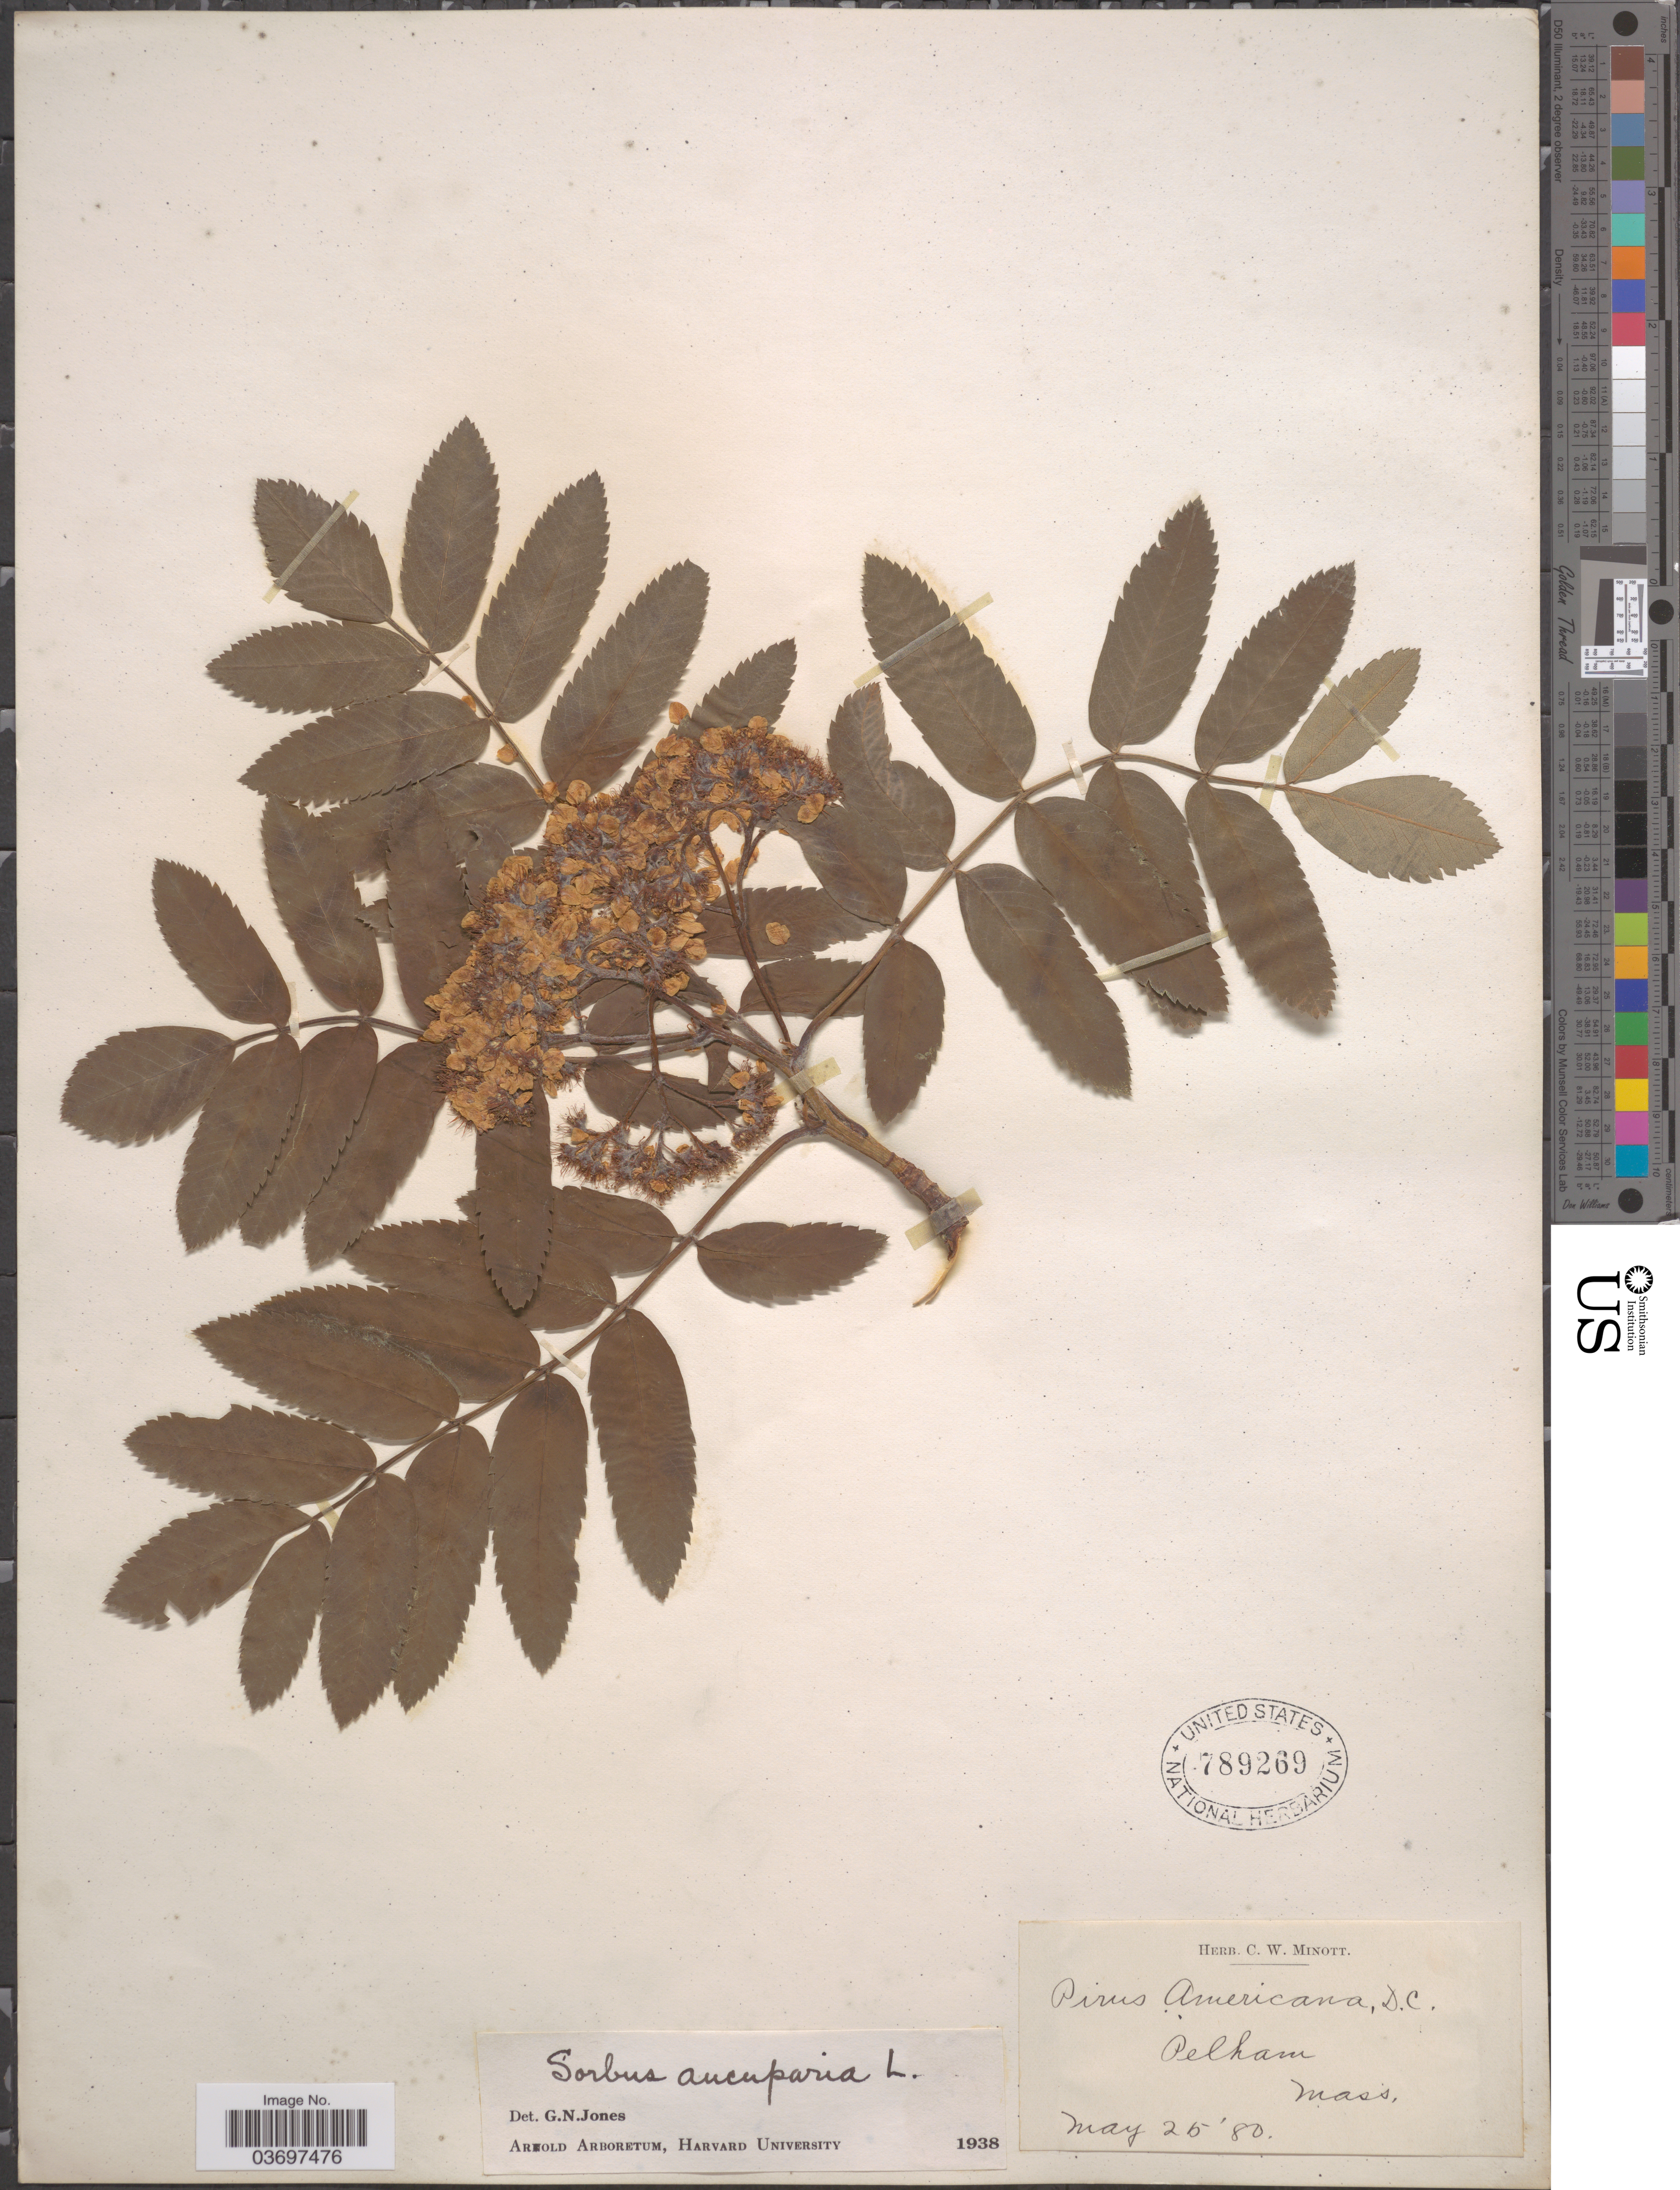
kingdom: Plantae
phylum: Tracheophyta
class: Magnoliopsida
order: Rosales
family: Rosaceae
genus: Sorbus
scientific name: Sorbus aucuparia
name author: L.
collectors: ex herb. C. W. Minott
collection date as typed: Transcribed d/m/y: 25/5/80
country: United States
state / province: Massachusetts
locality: Pelham.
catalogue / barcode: US 789269